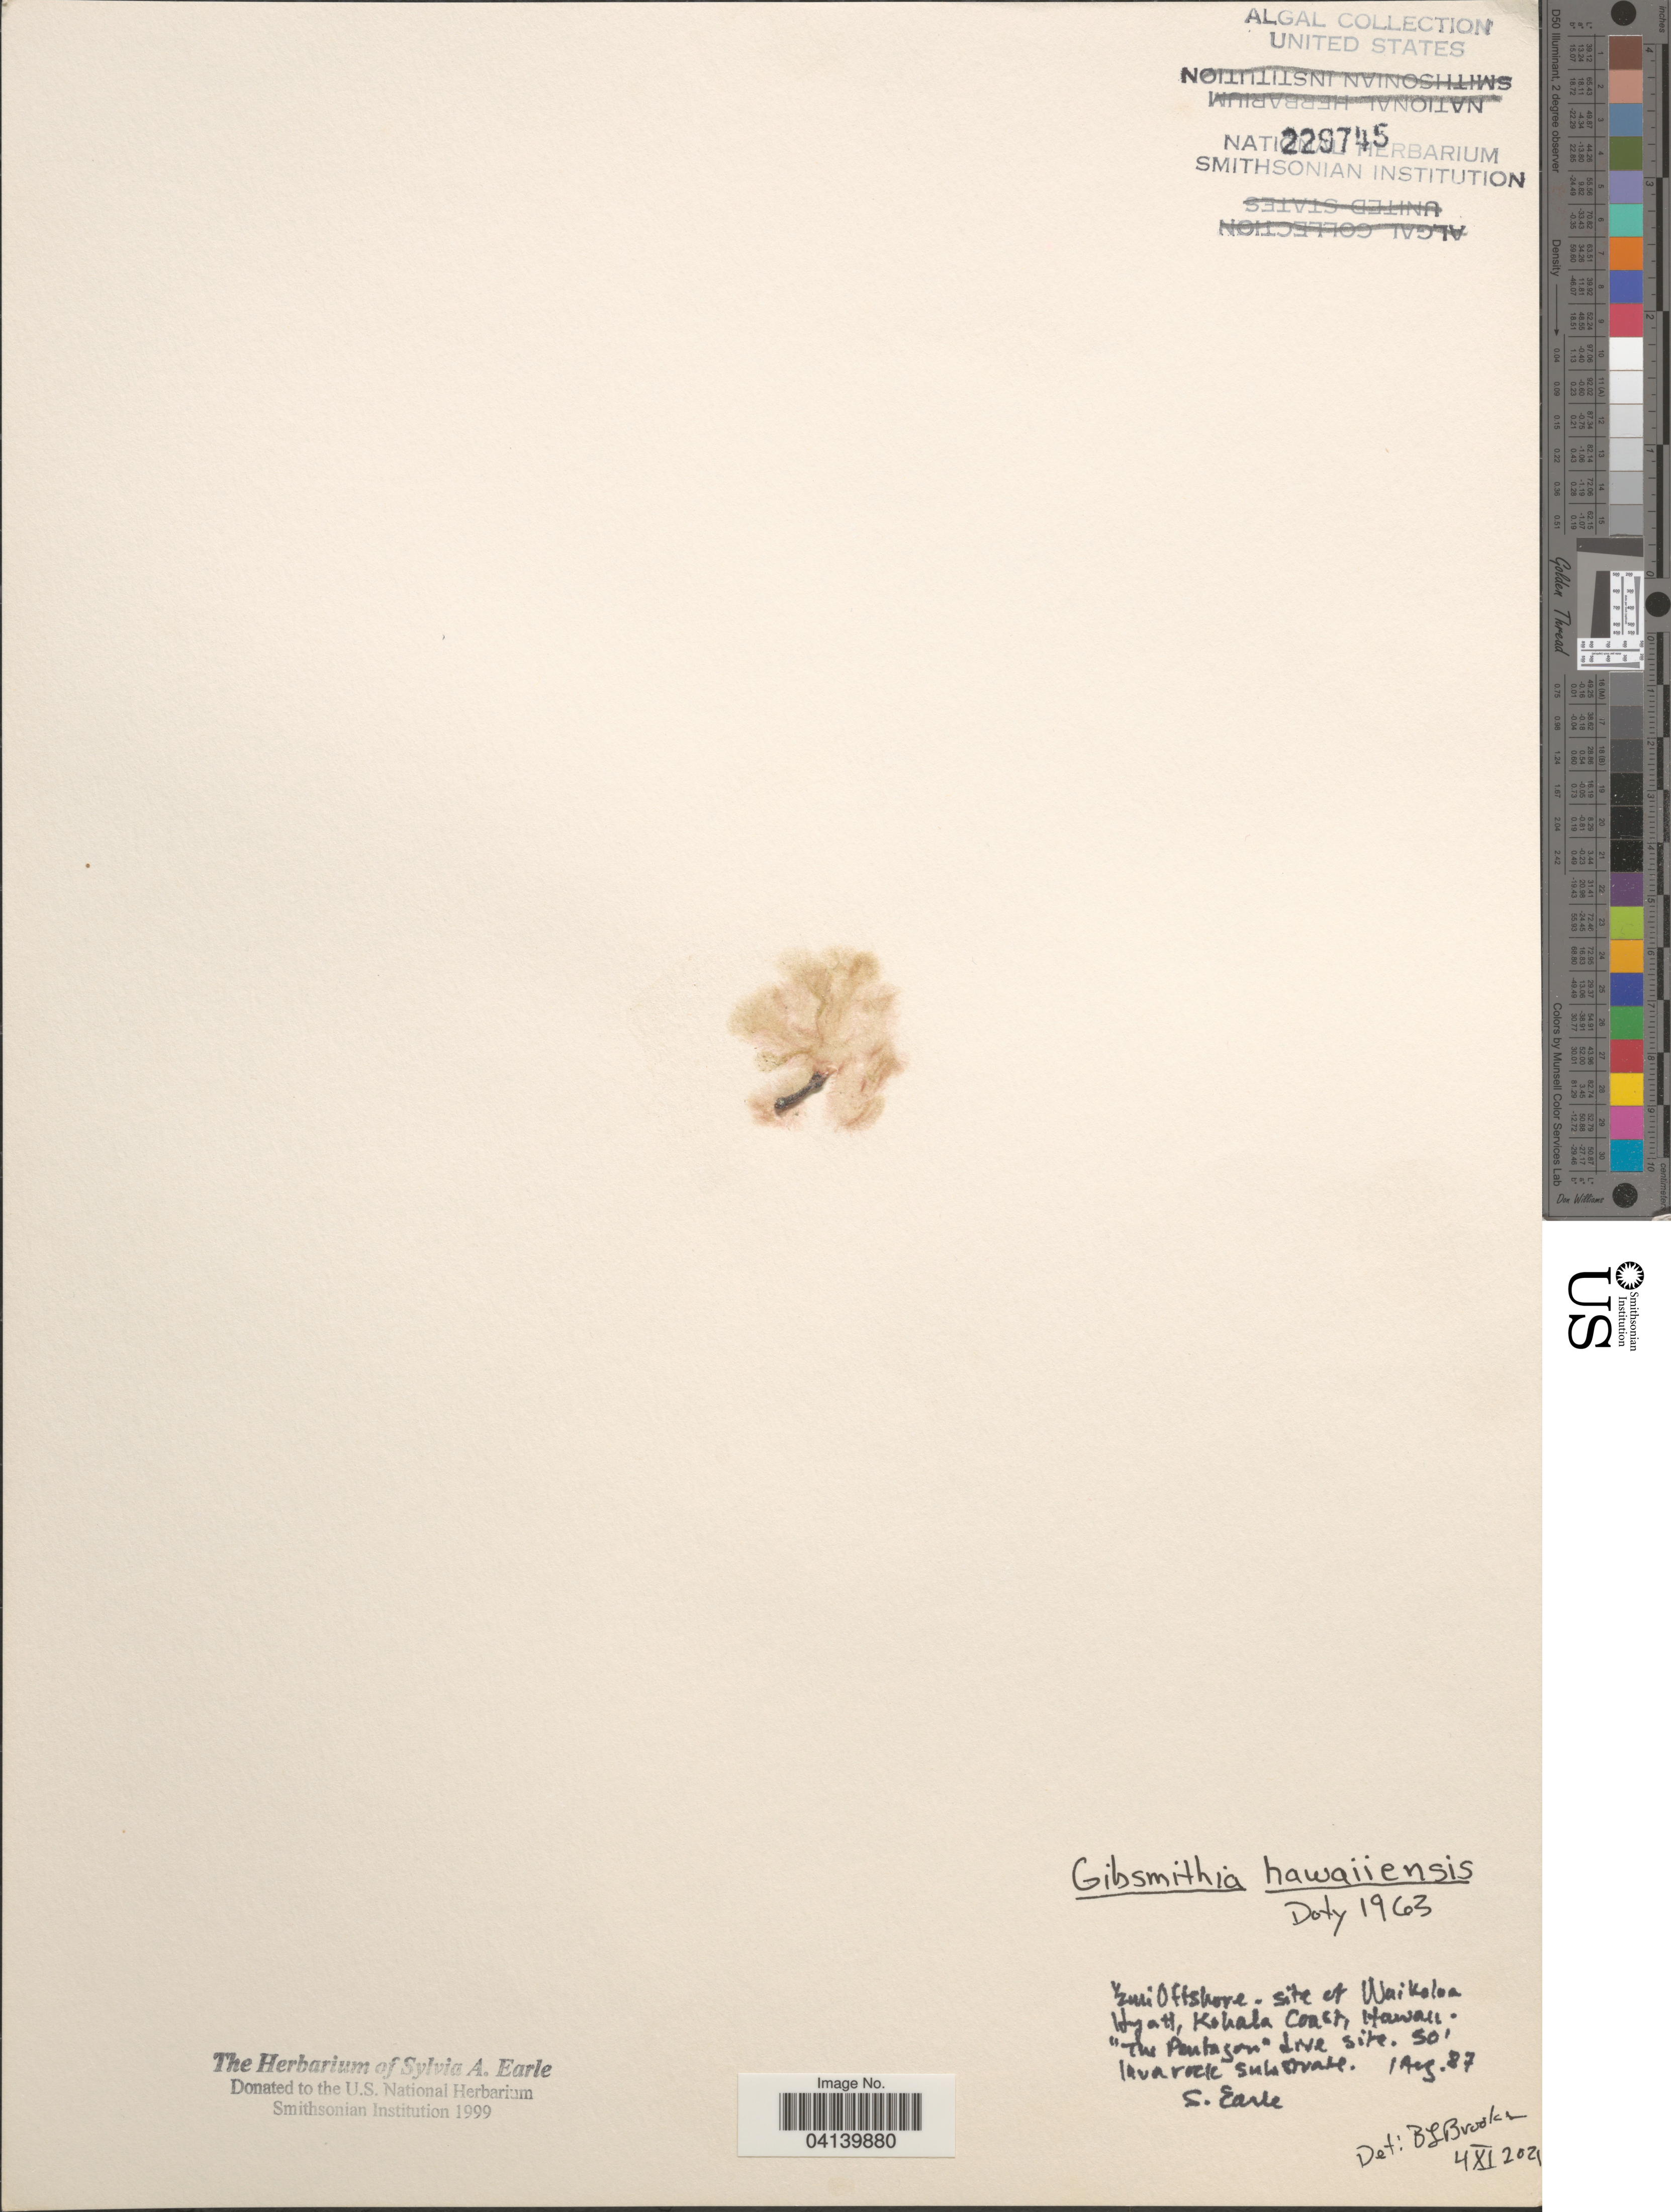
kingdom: Plantae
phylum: Rhodophyta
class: Florideophyceae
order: Gigartinales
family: Dumontiaceae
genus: Gibsmithia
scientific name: Gibsmithia hawaiiensis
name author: Doty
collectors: S. A. Earle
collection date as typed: Transcribed d/m/y: 1/8/87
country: United States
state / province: Hawaii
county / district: Hawaii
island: Hawaii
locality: ½ mi Offshore, site of Waikoloa Hyatt, Kohala Coast, "The Pentagon" dive site.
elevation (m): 15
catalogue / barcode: US 229745